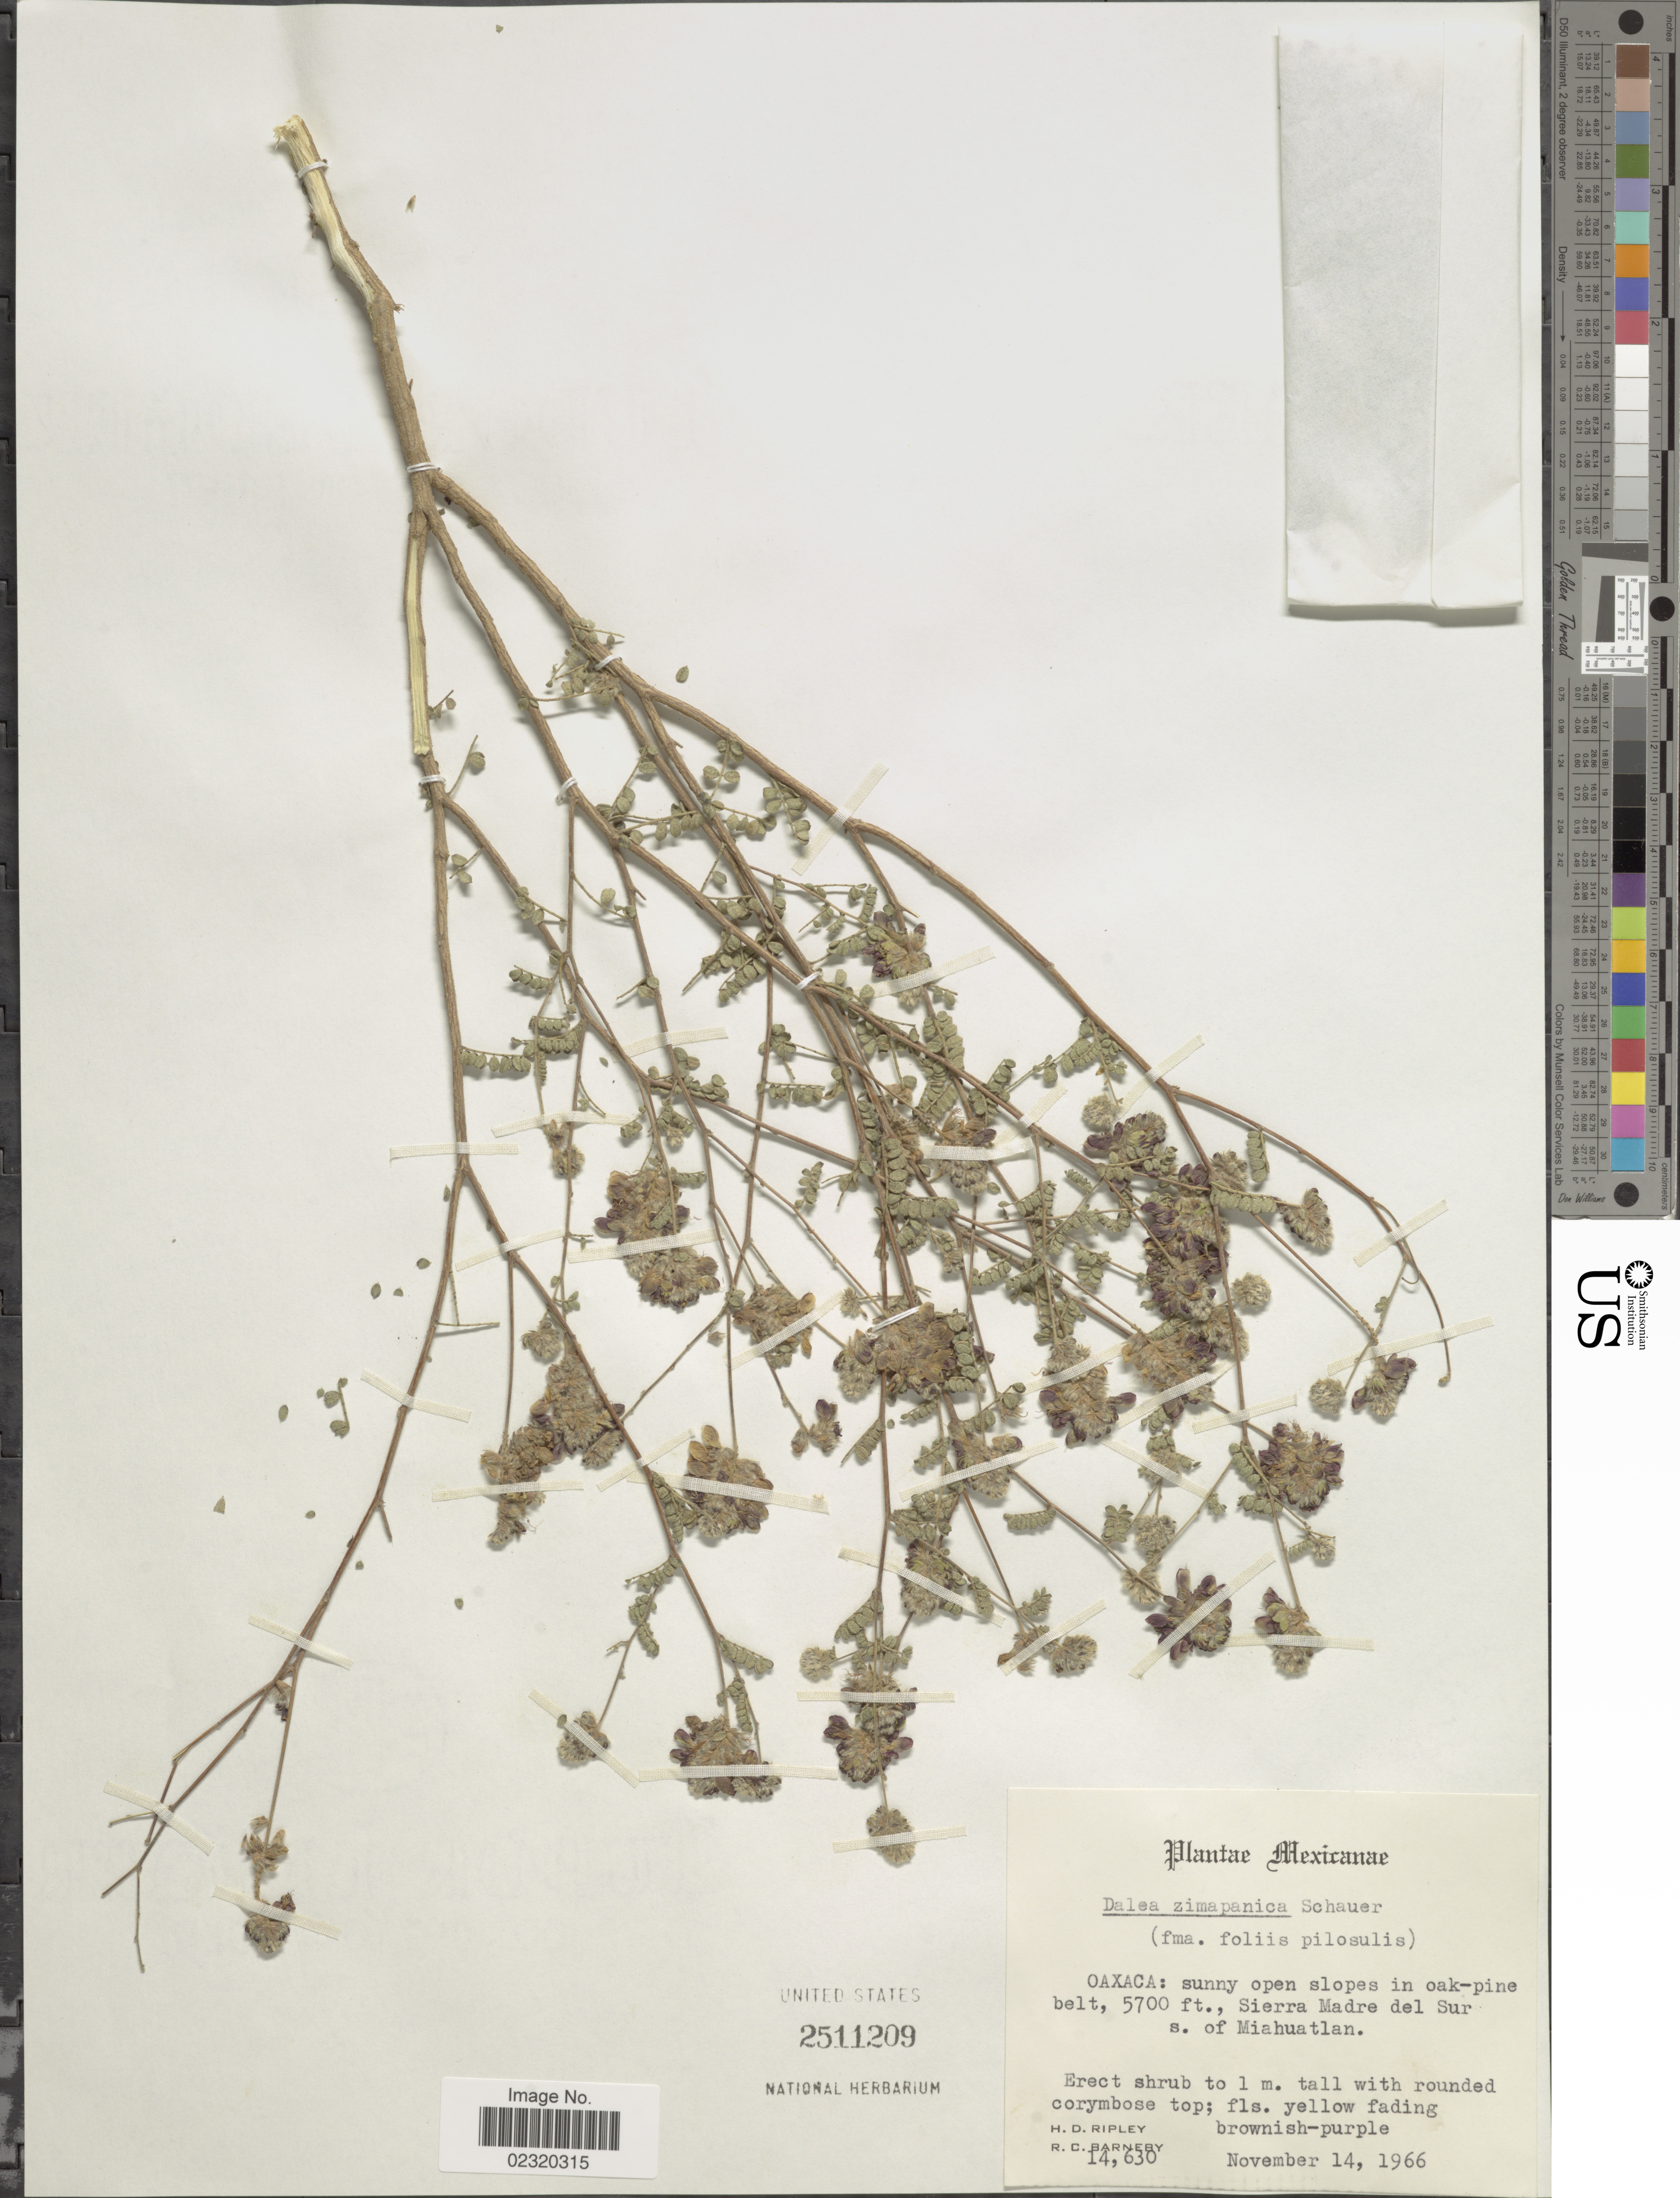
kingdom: Plantae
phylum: Tracheophyta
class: Magnoliopsida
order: Fabales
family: Fabaceae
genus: Dalea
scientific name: Dalea zimapanica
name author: S. Schauer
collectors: H. Ripley & R. C. Barneby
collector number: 14630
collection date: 1966-11-14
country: Mexico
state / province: Oaxaca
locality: Sunny open slopes in oak-pine belt., Sierra Madre del Sur s. of Miahuatlan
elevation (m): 1737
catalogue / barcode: US 2511209